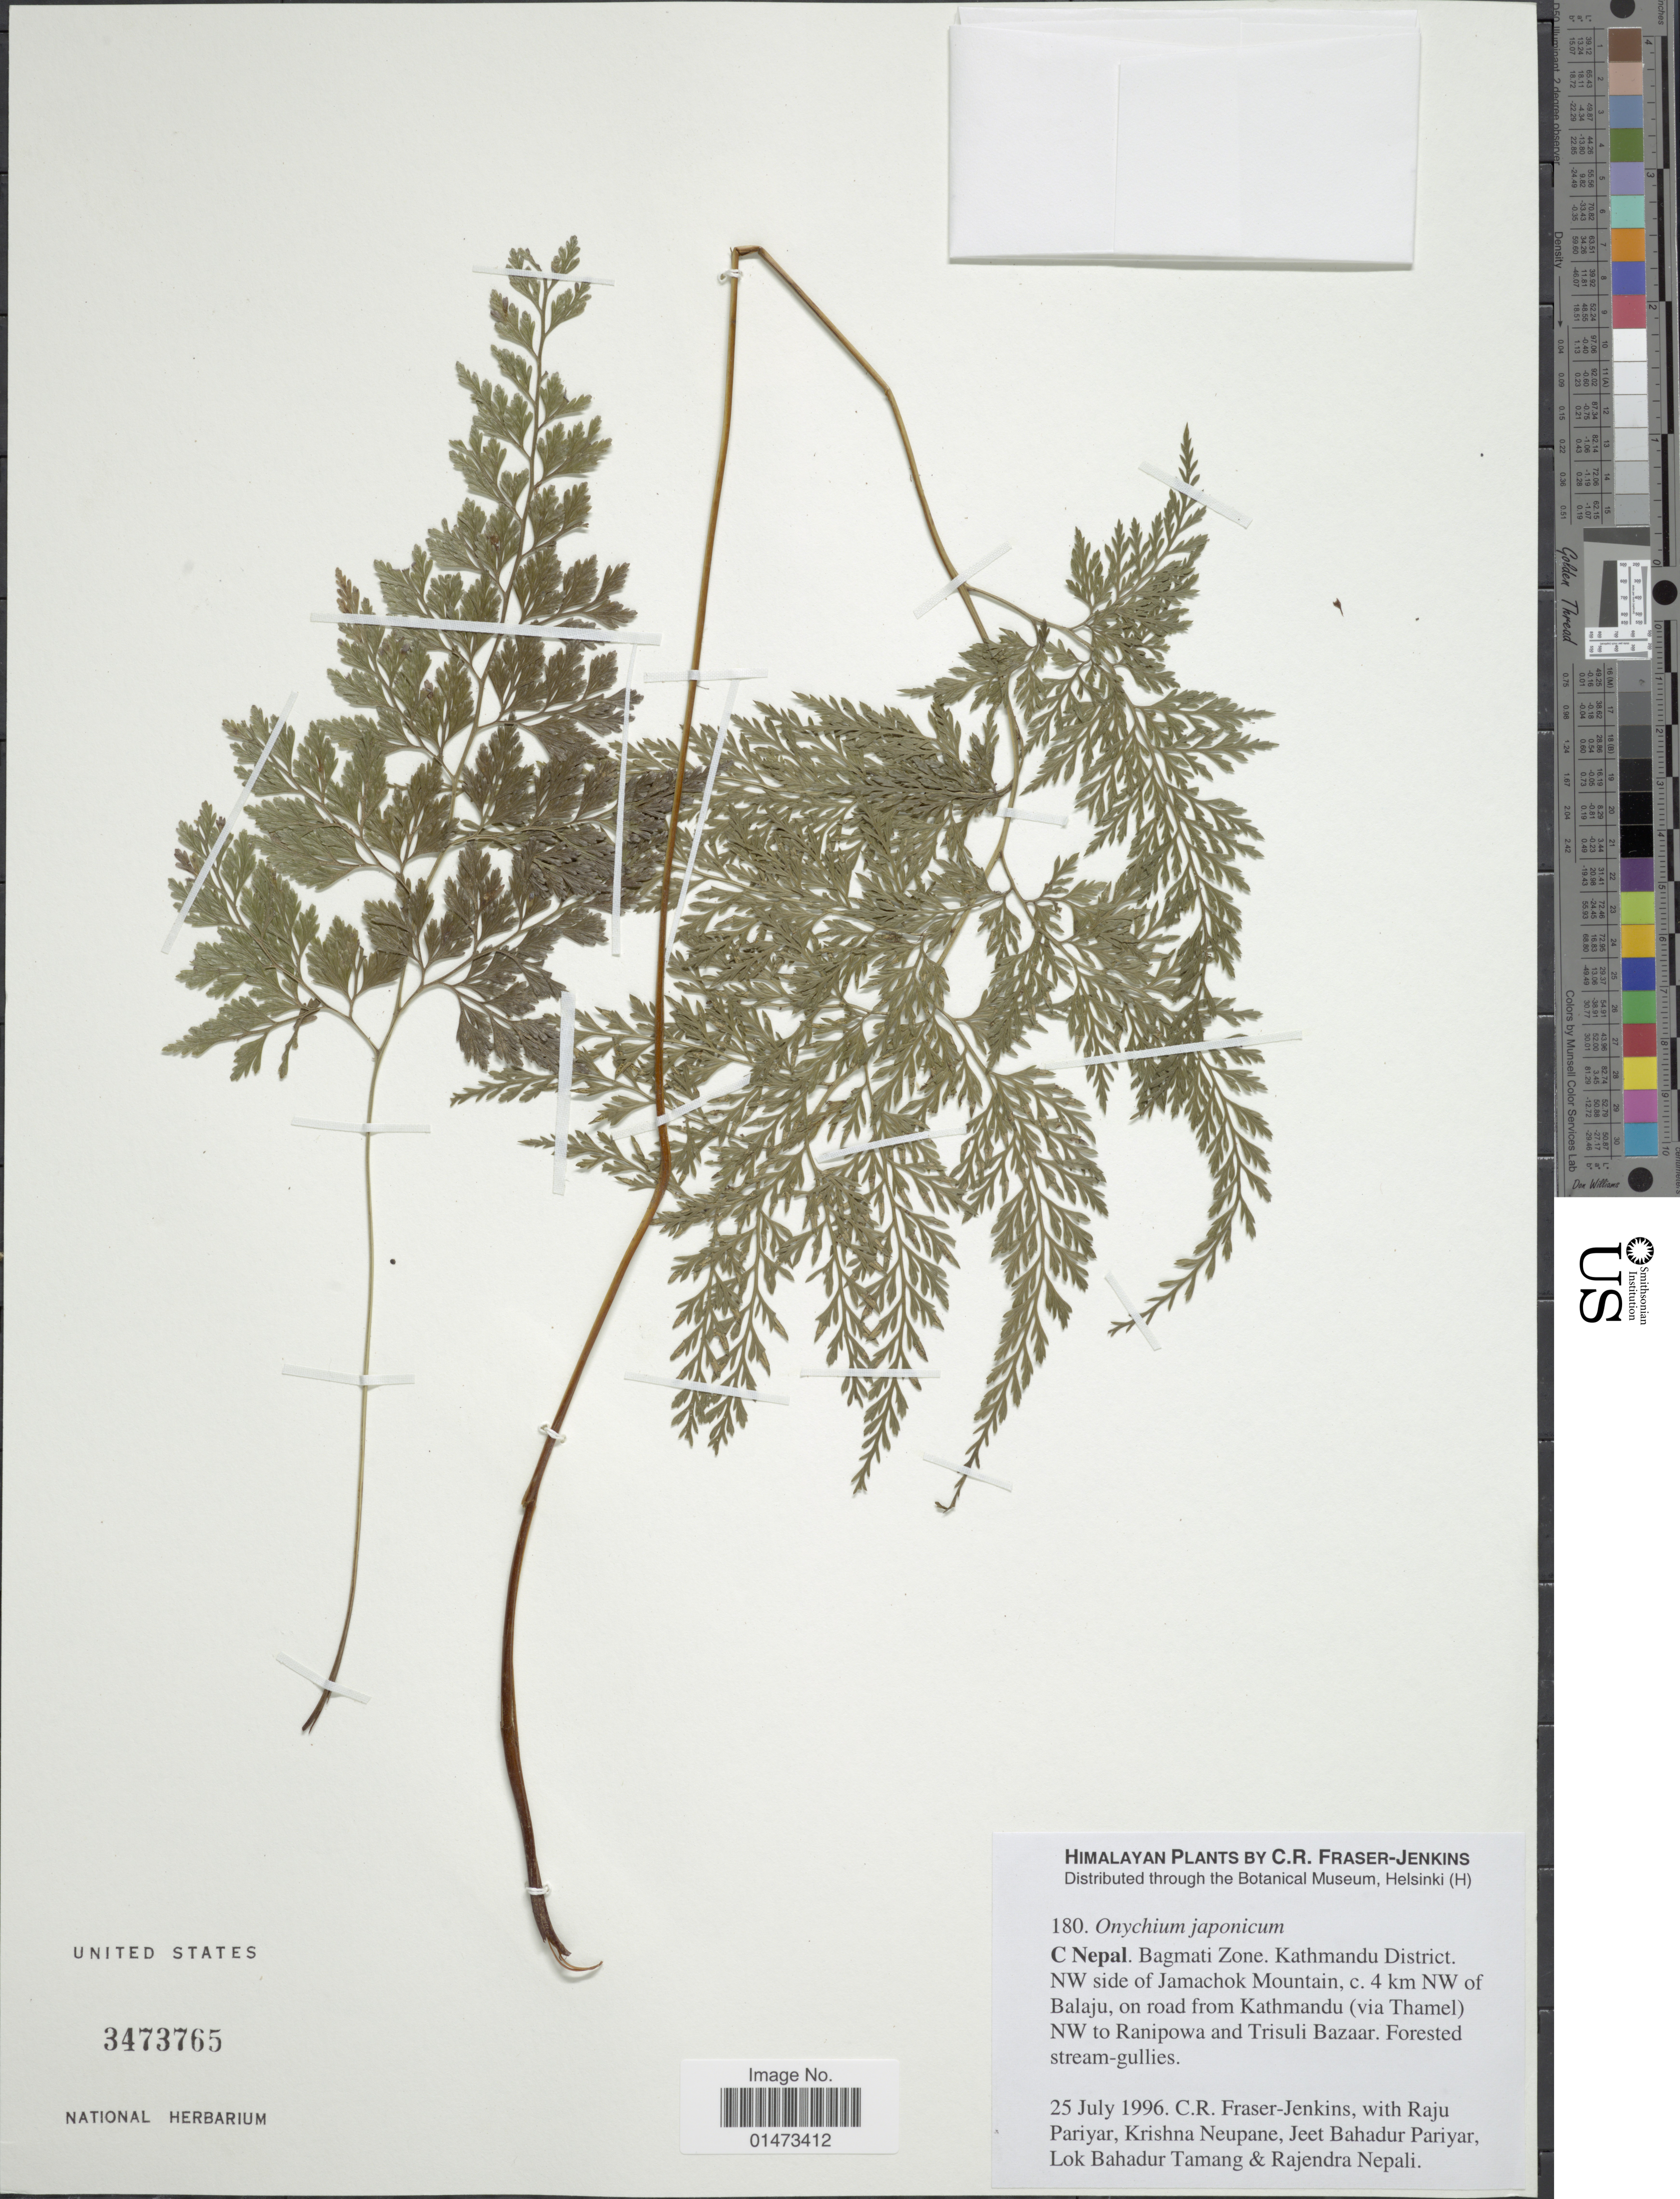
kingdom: Plantae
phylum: Tracheophyta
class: Polypodiopsida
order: Polypodiales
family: Pteridaceae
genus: Onychium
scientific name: Onychium lucidum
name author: (D. Don) Spreng.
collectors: C. R. Fraser-Jenkins, R. Pariyar, K. Neupane & J. Pariyar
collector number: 180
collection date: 1996-07-25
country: Nepal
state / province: Bagmati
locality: C Nepal, Kathmandu District, NW side of Jamachok Mountain, c. 4 km NW of Balaju, on road from Kathmandu (via Thamel) NW to Ranipowa and Trisuli Bazaar. Himalayan.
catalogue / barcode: US 3473765